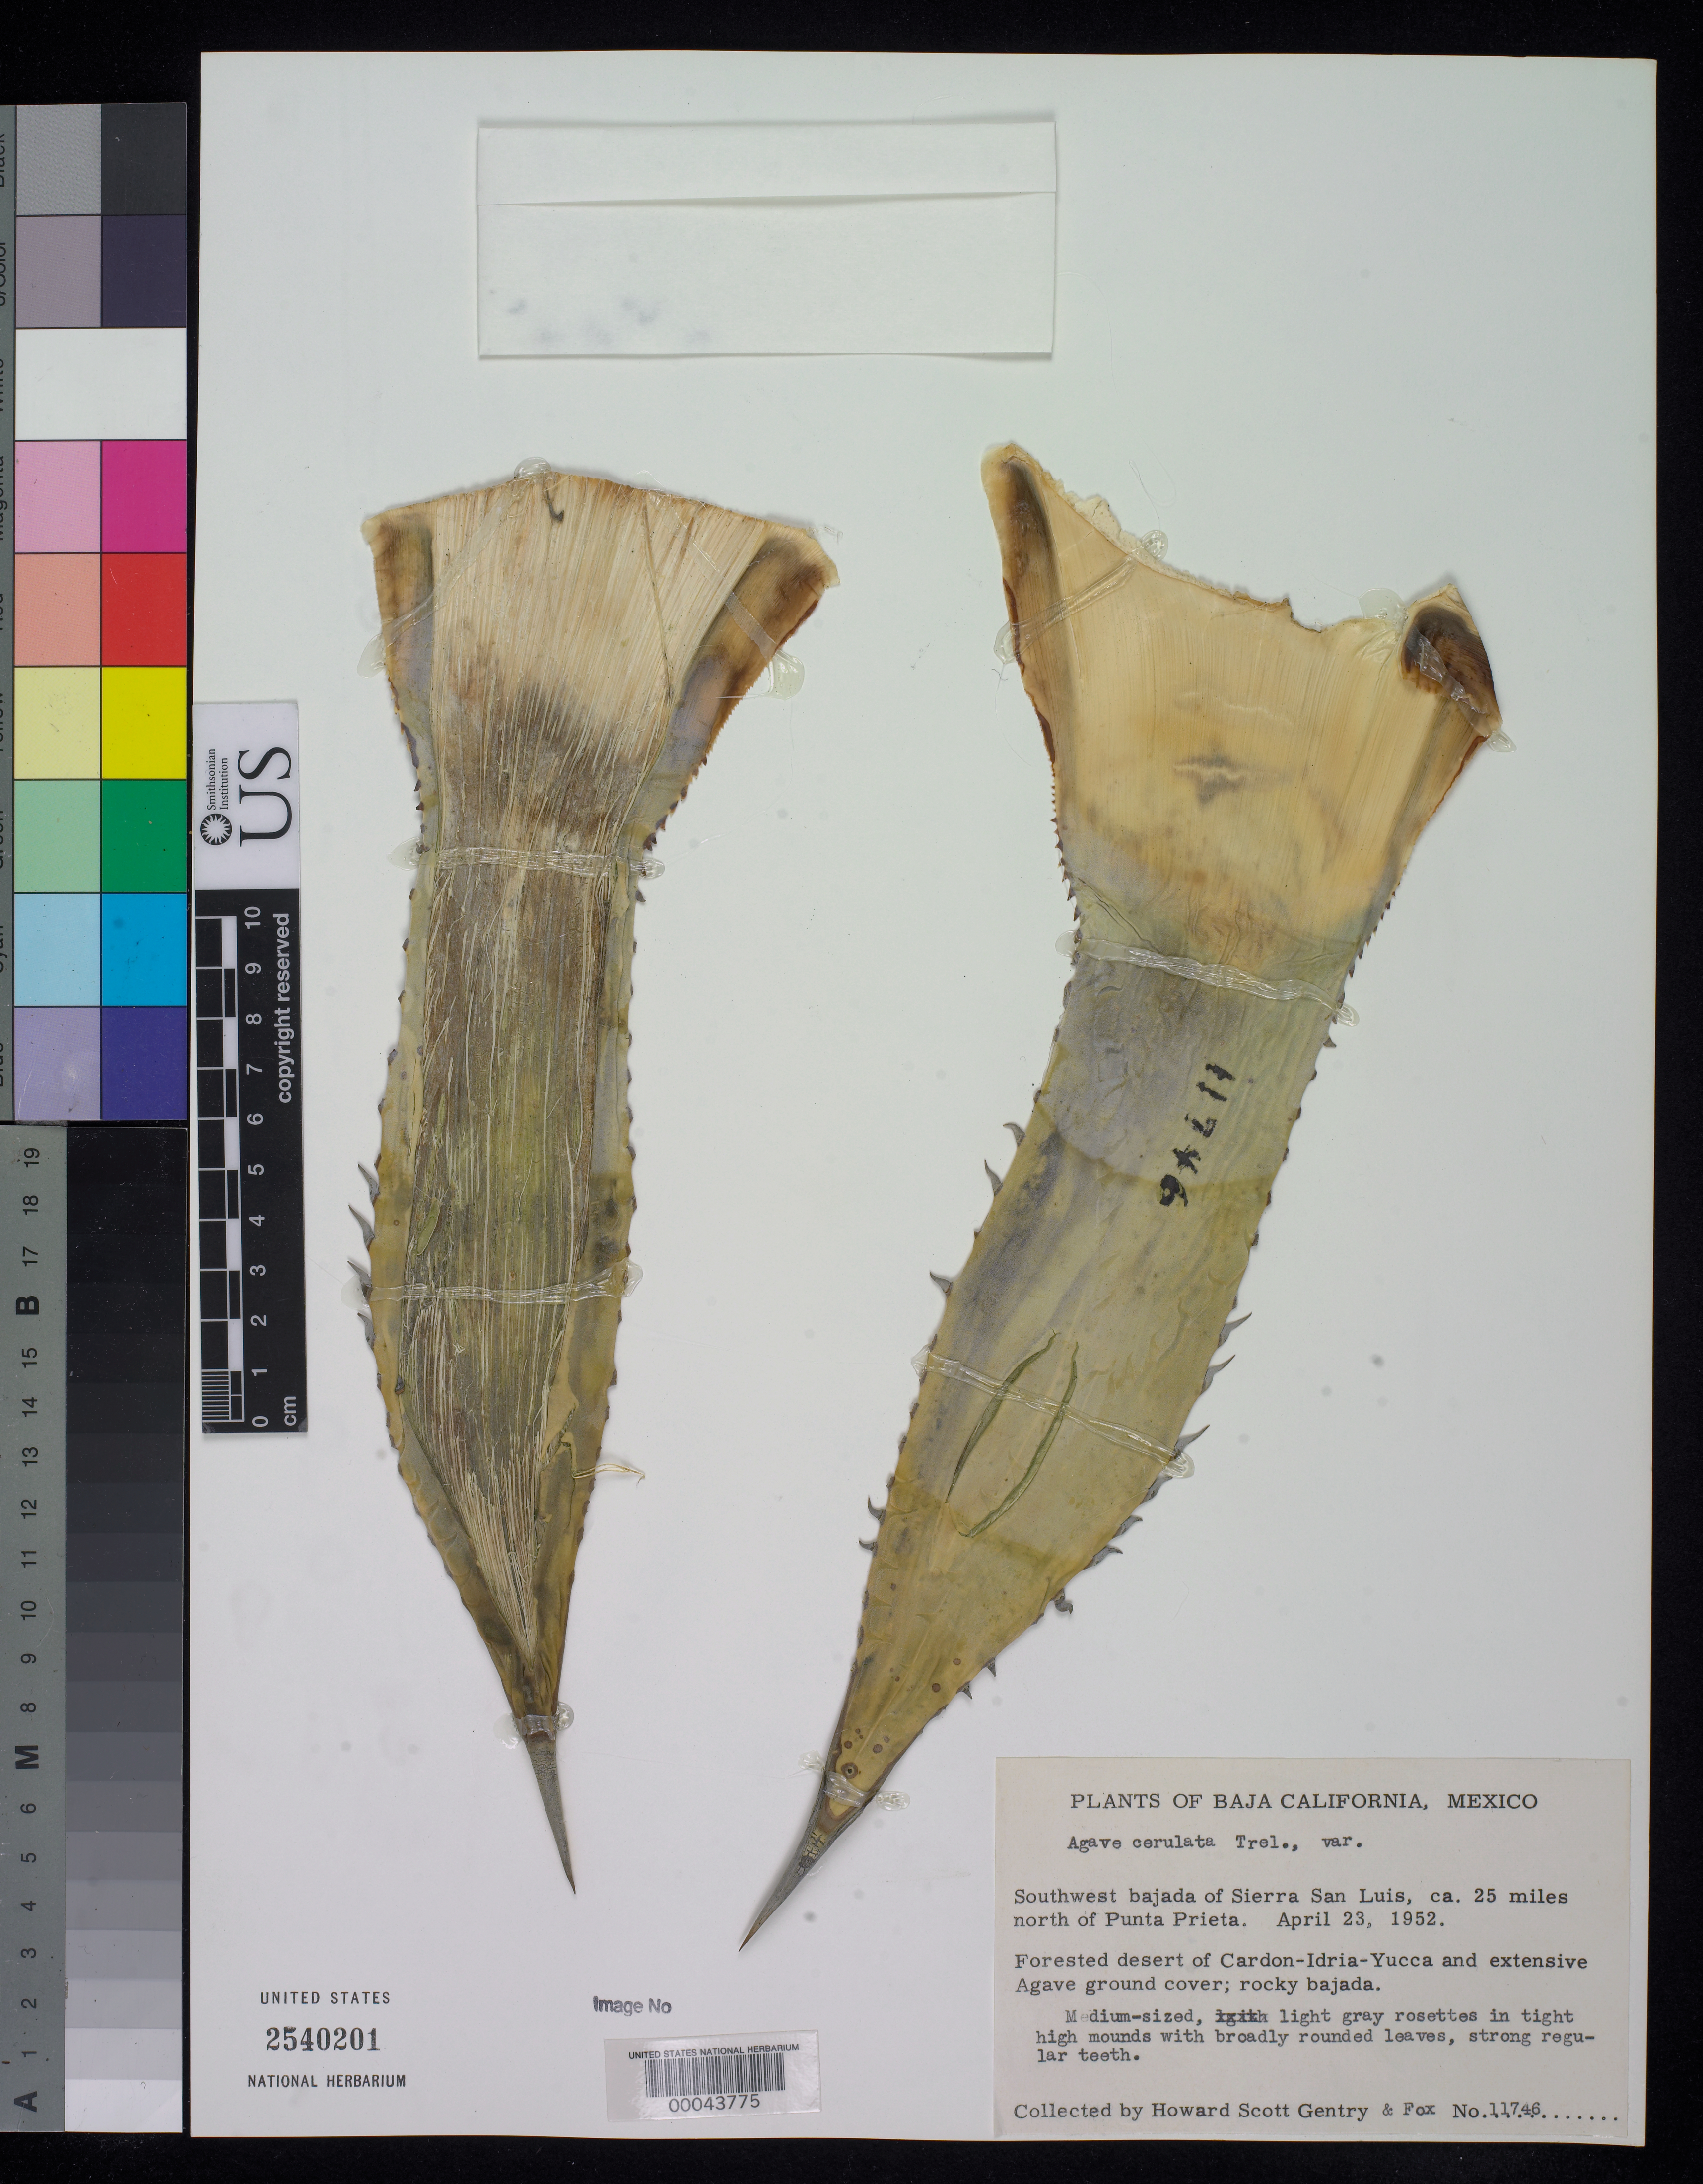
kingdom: Plantae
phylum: Tracheophyta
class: Liliopsida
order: Asparagales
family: Asparagaceae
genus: Agave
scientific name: Agave cerulata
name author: Trel.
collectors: H. S. Gentry & W. B. Fox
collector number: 11746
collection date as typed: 23 Apr 1952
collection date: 1952-04-23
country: Mexico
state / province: Baja California Norte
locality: SW bajada of Sierra San Luis, ca 25 mi N of Punta Prieta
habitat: Forested desert; rocky bajada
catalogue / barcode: US 2540201